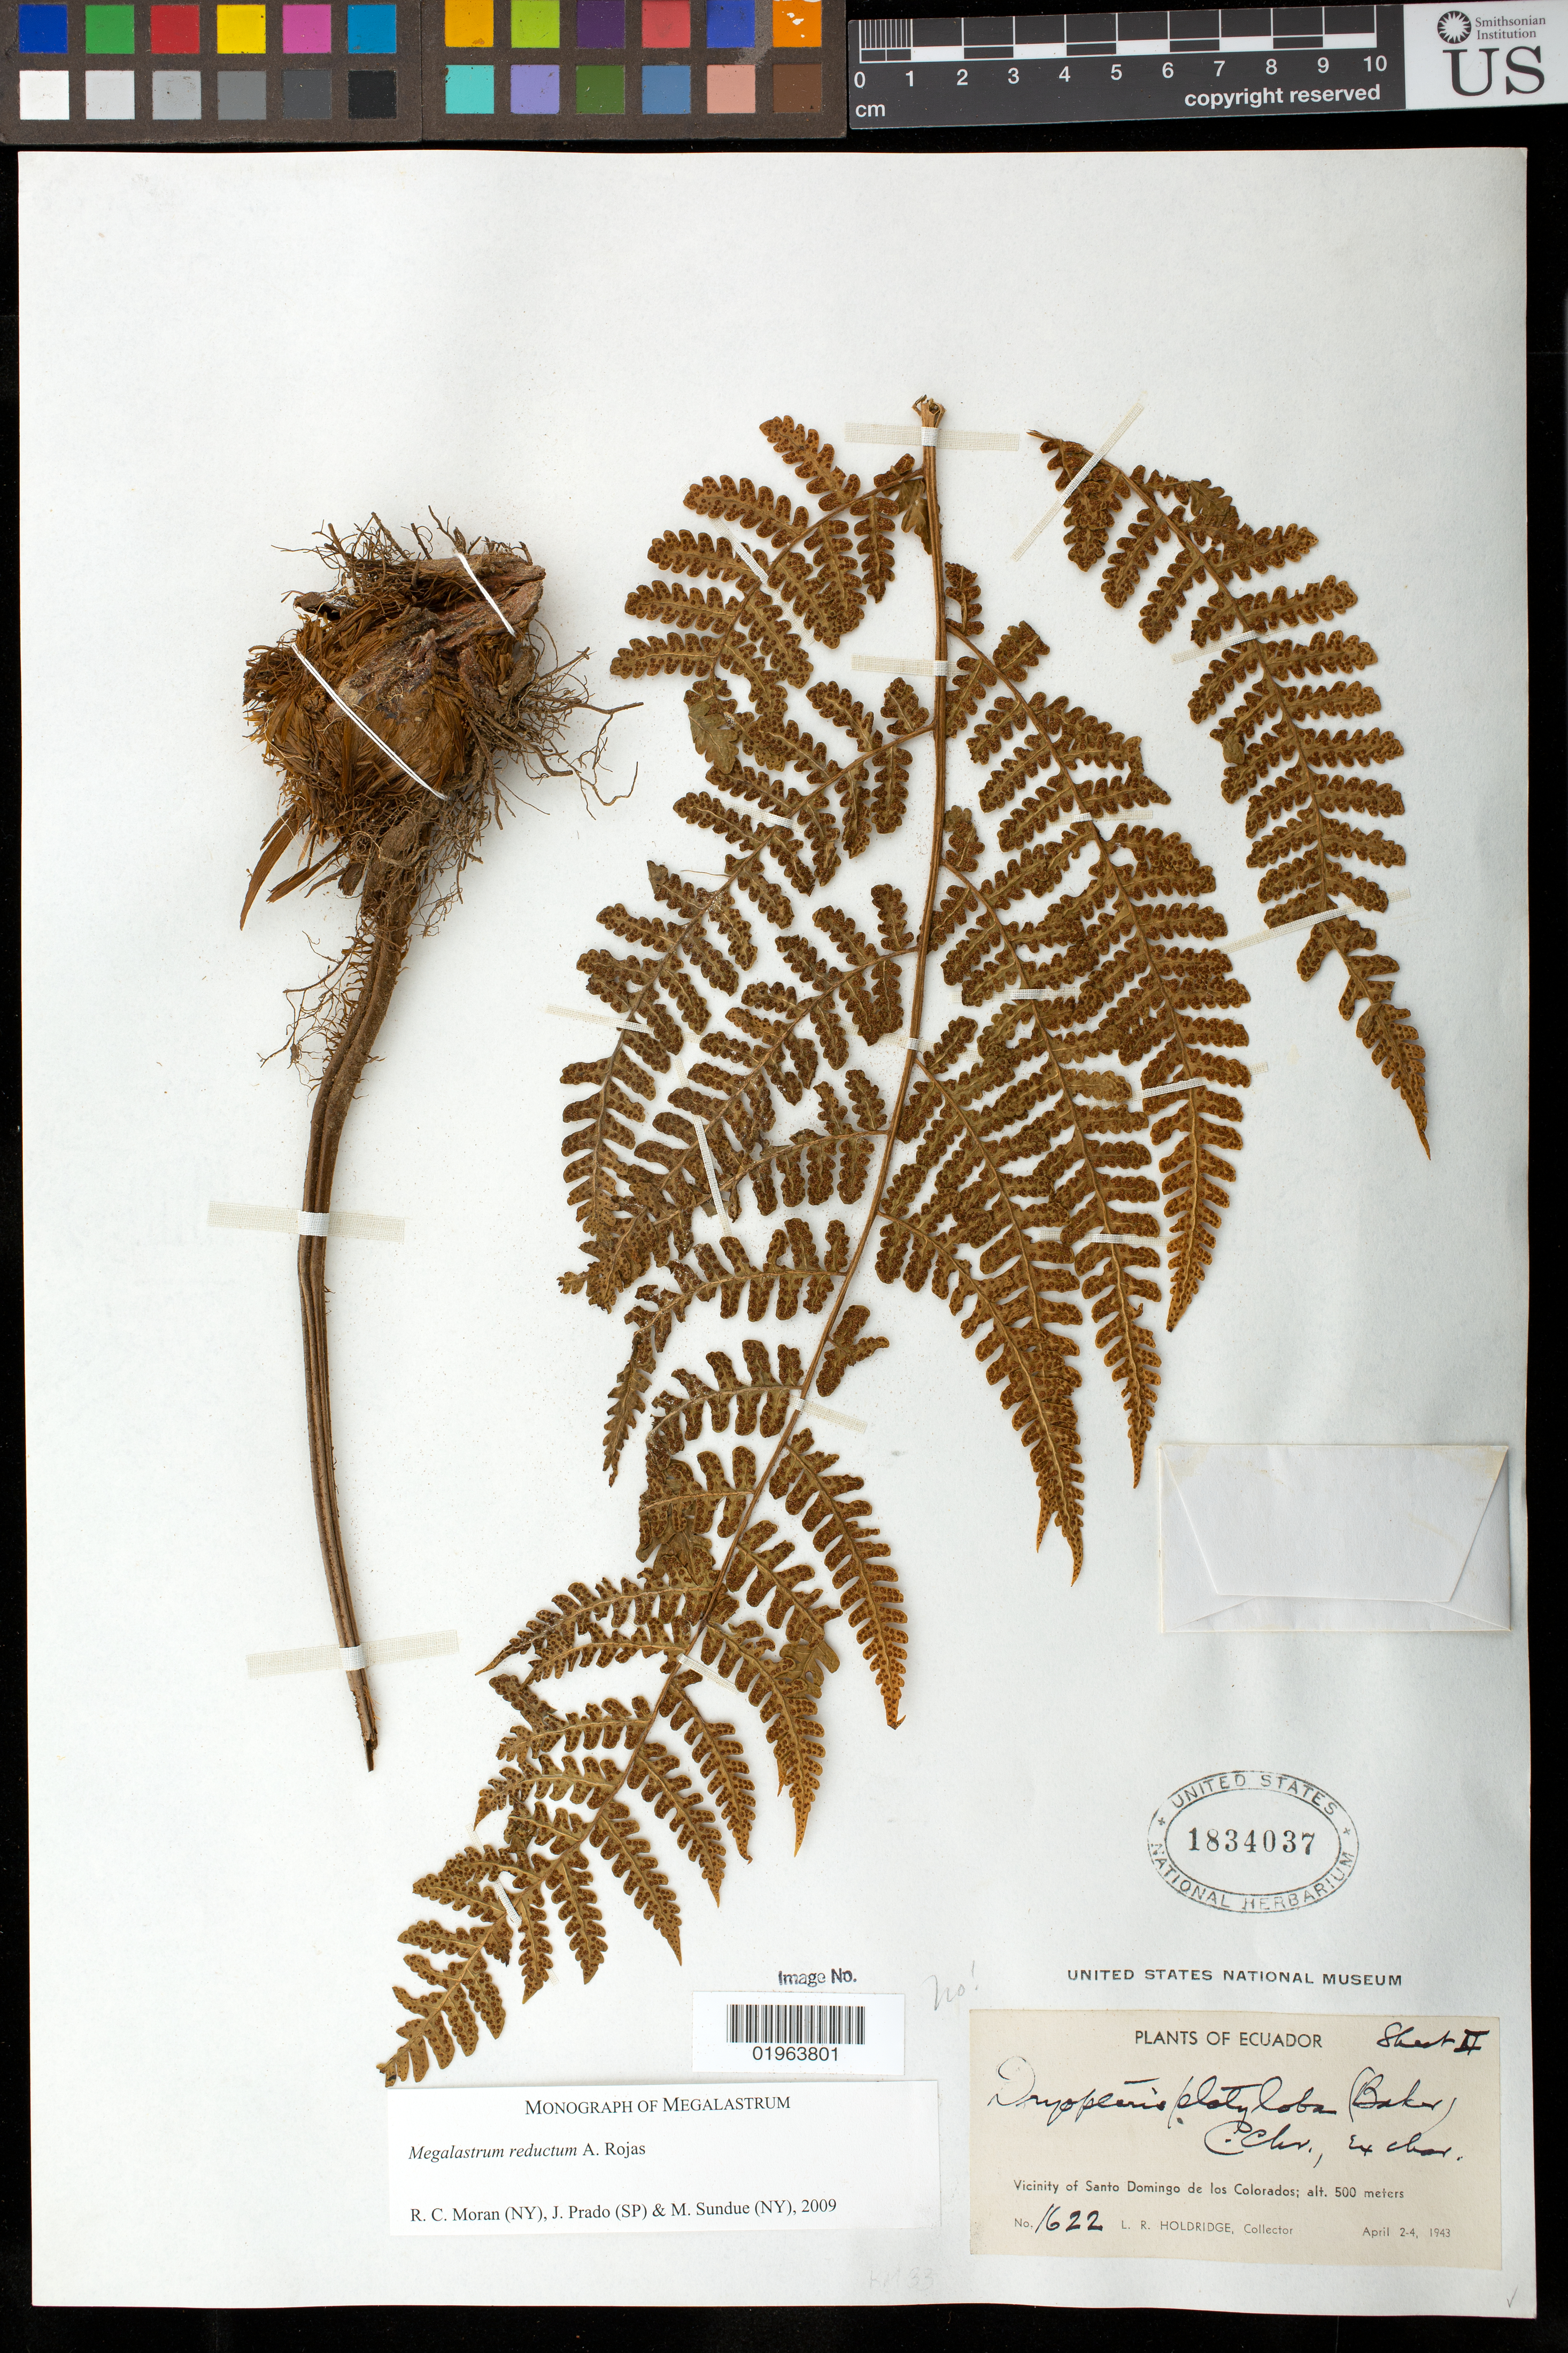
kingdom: Plantae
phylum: Tracheophyta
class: Polypodiopsida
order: Polypodiales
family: Dryopteridaceae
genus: Megalastrum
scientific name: Megalastrum reductum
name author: A. Rojas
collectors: L. Holdridge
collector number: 1622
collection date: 1943-04-02/1943-04-04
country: Ecuador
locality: Vicinity of Santo Domingo de los Colorados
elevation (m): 500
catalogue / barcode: US 1834037